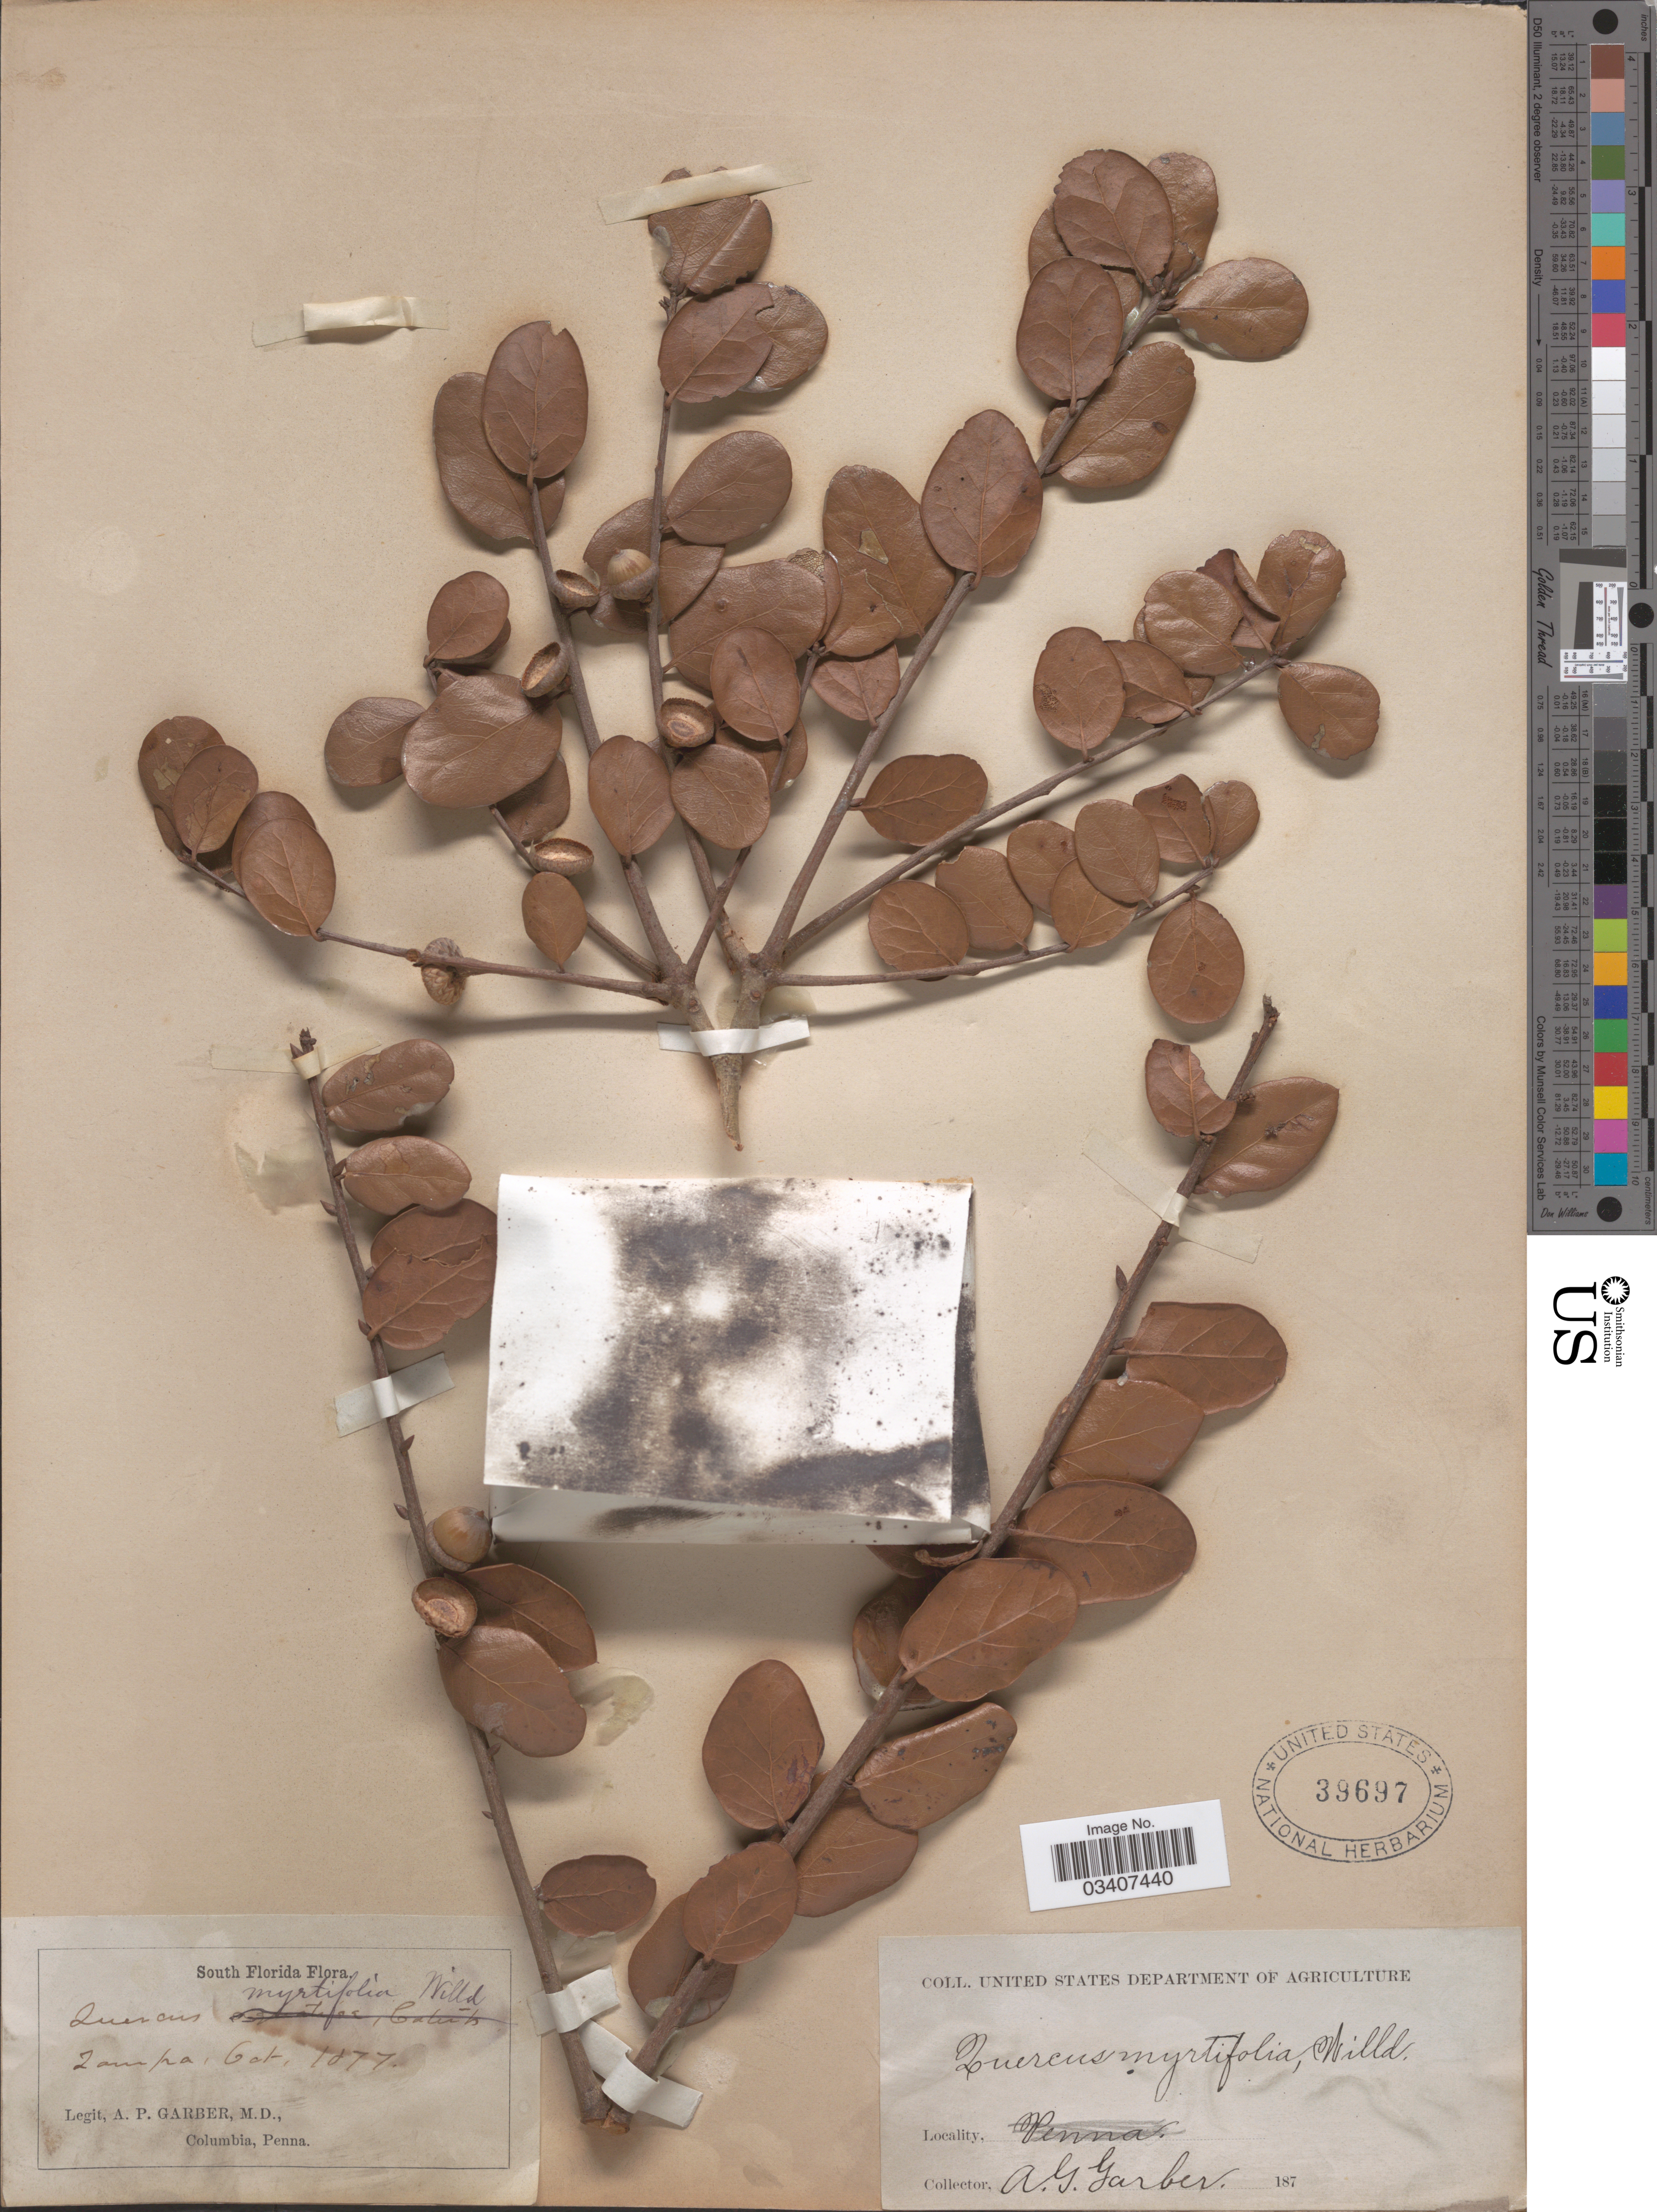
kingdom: Plantae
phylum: Tracheophyta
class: Magnoliopsida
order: Fagales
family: Fagaceae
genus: Quercus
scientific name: Quercus myrtifolia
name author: Willd.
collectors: A. P. Garber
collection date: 1877-10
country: United States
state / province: Florida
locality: South Florida. Tampa.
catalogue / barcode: US 39697